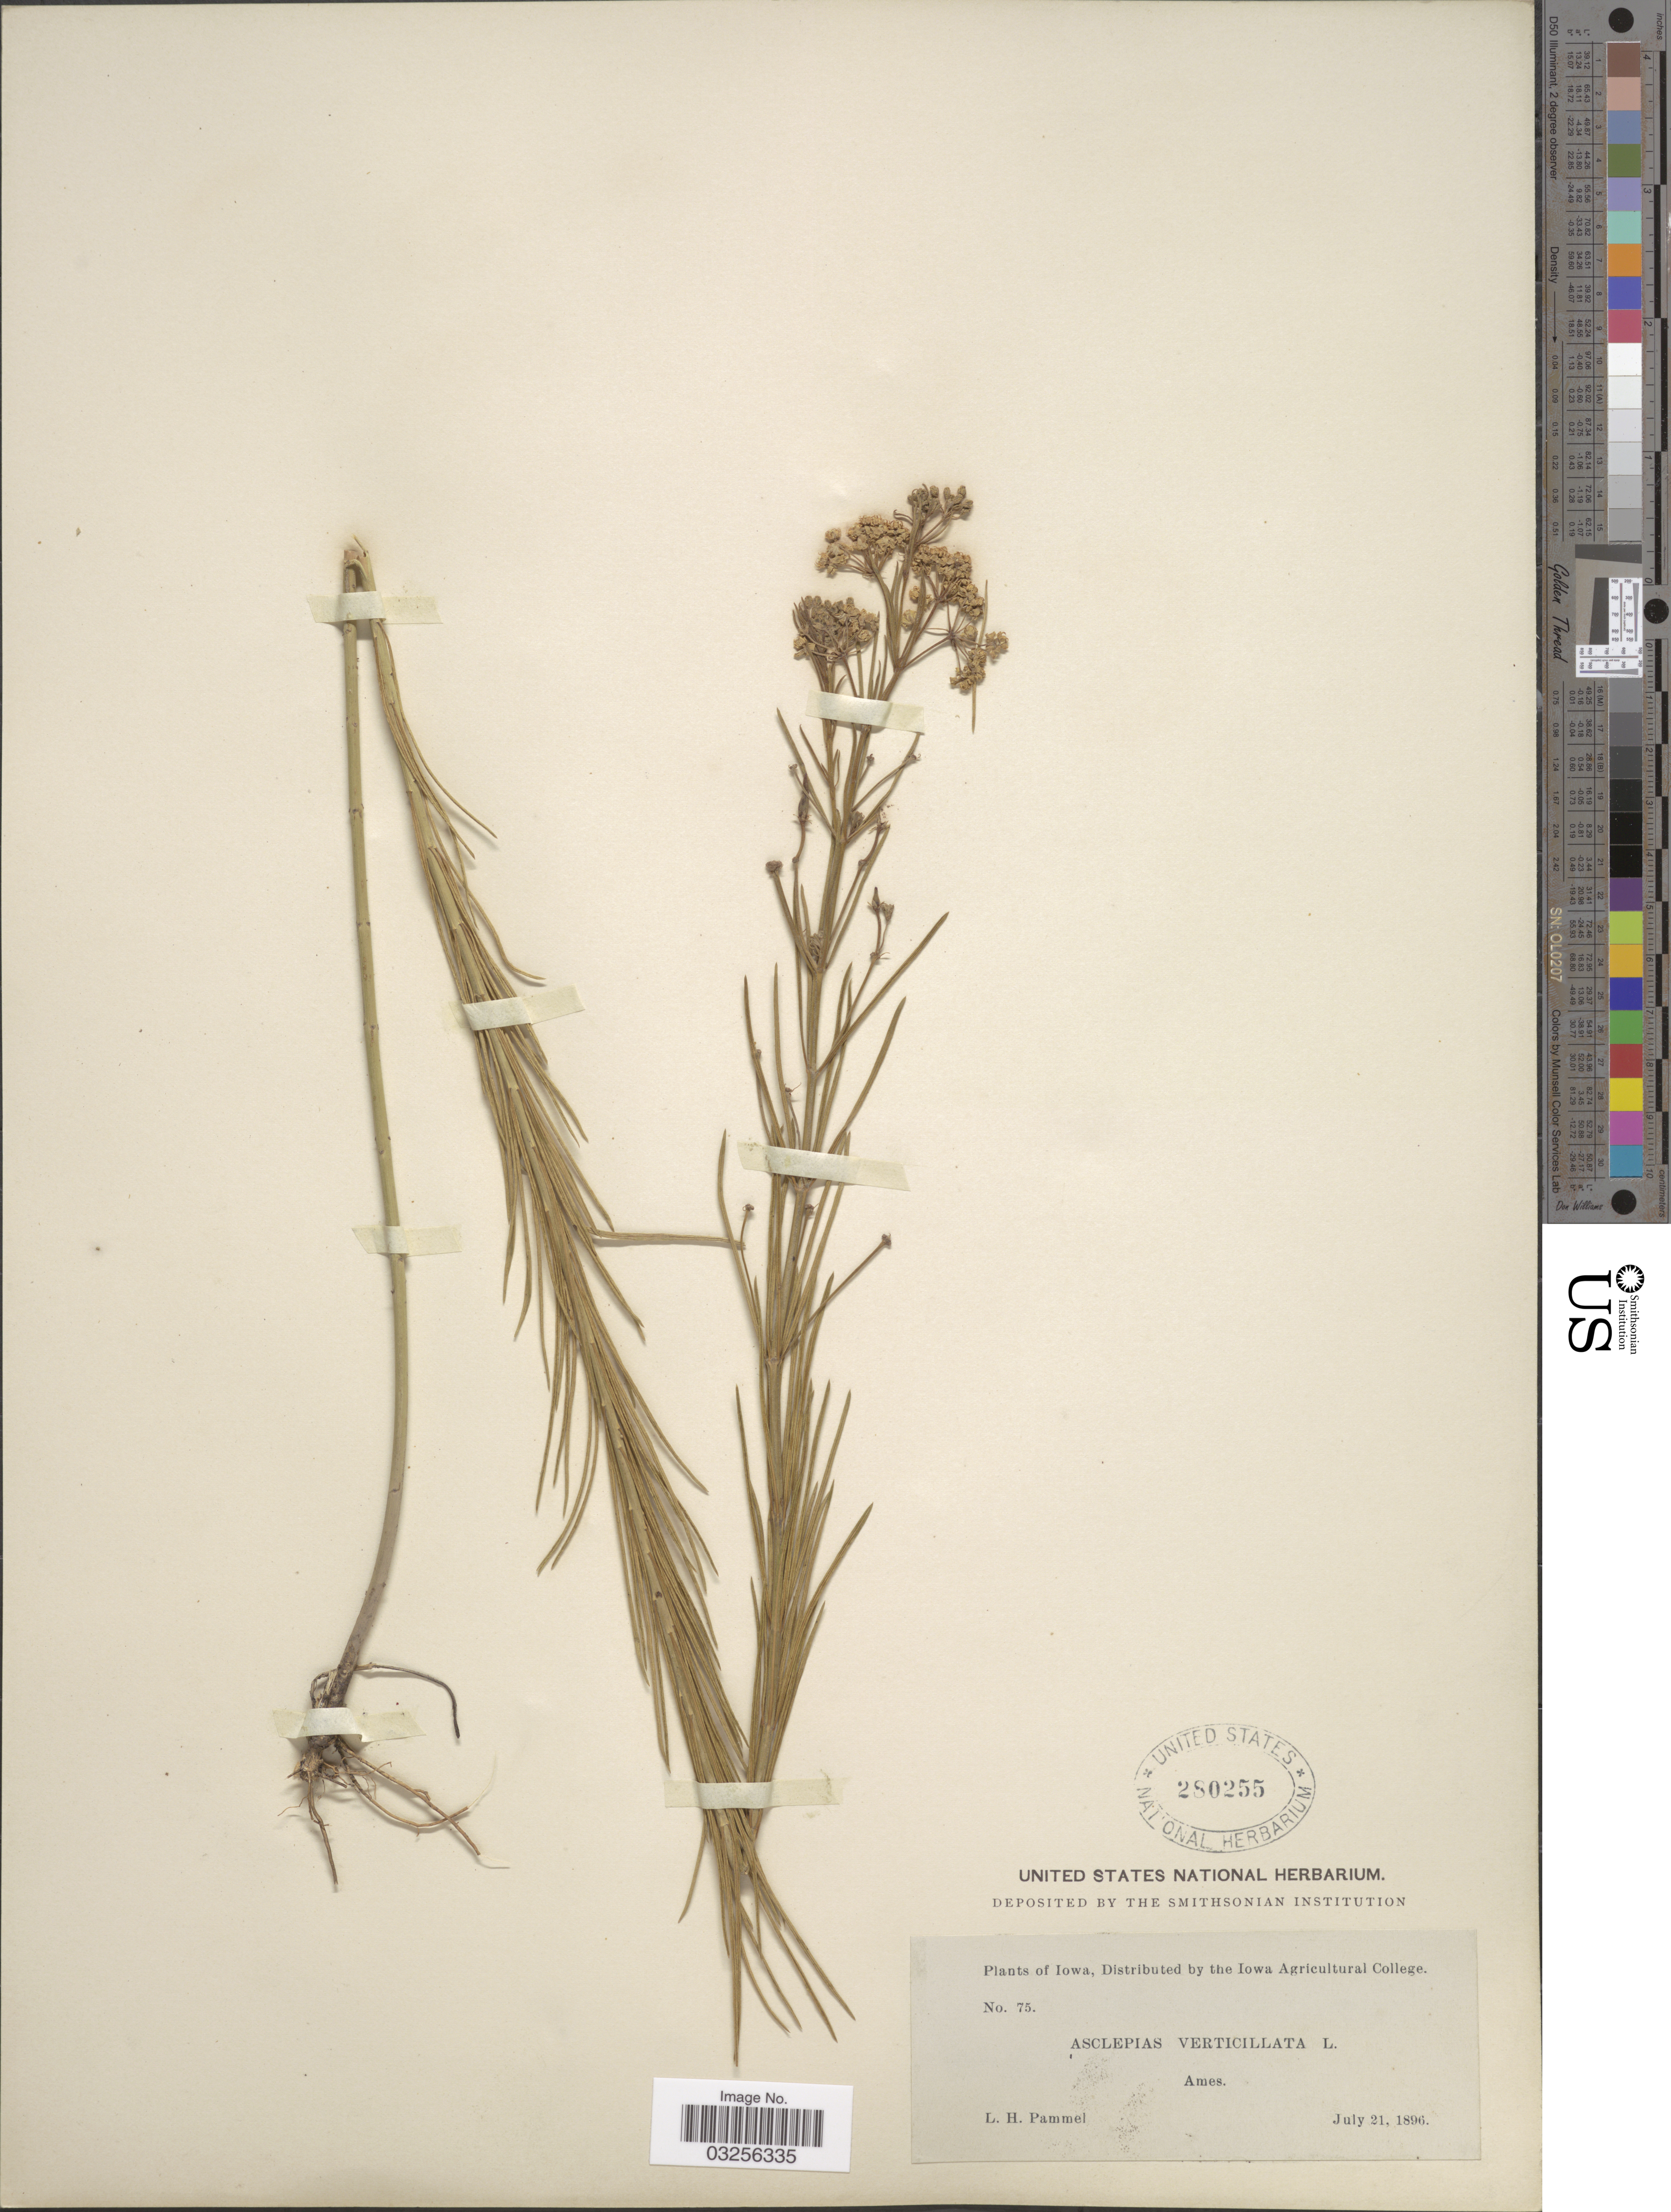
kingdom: Plantae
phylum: Tracheophyta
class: Magnoliopsida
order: Gentianales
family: Apocynaceae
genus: Asclepias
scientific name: Asclepias verticillata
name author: L.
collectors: L. Pammel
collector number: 75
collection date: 1896-07-21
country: United States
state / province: Iowa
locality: Ames.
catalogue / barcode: US 280255